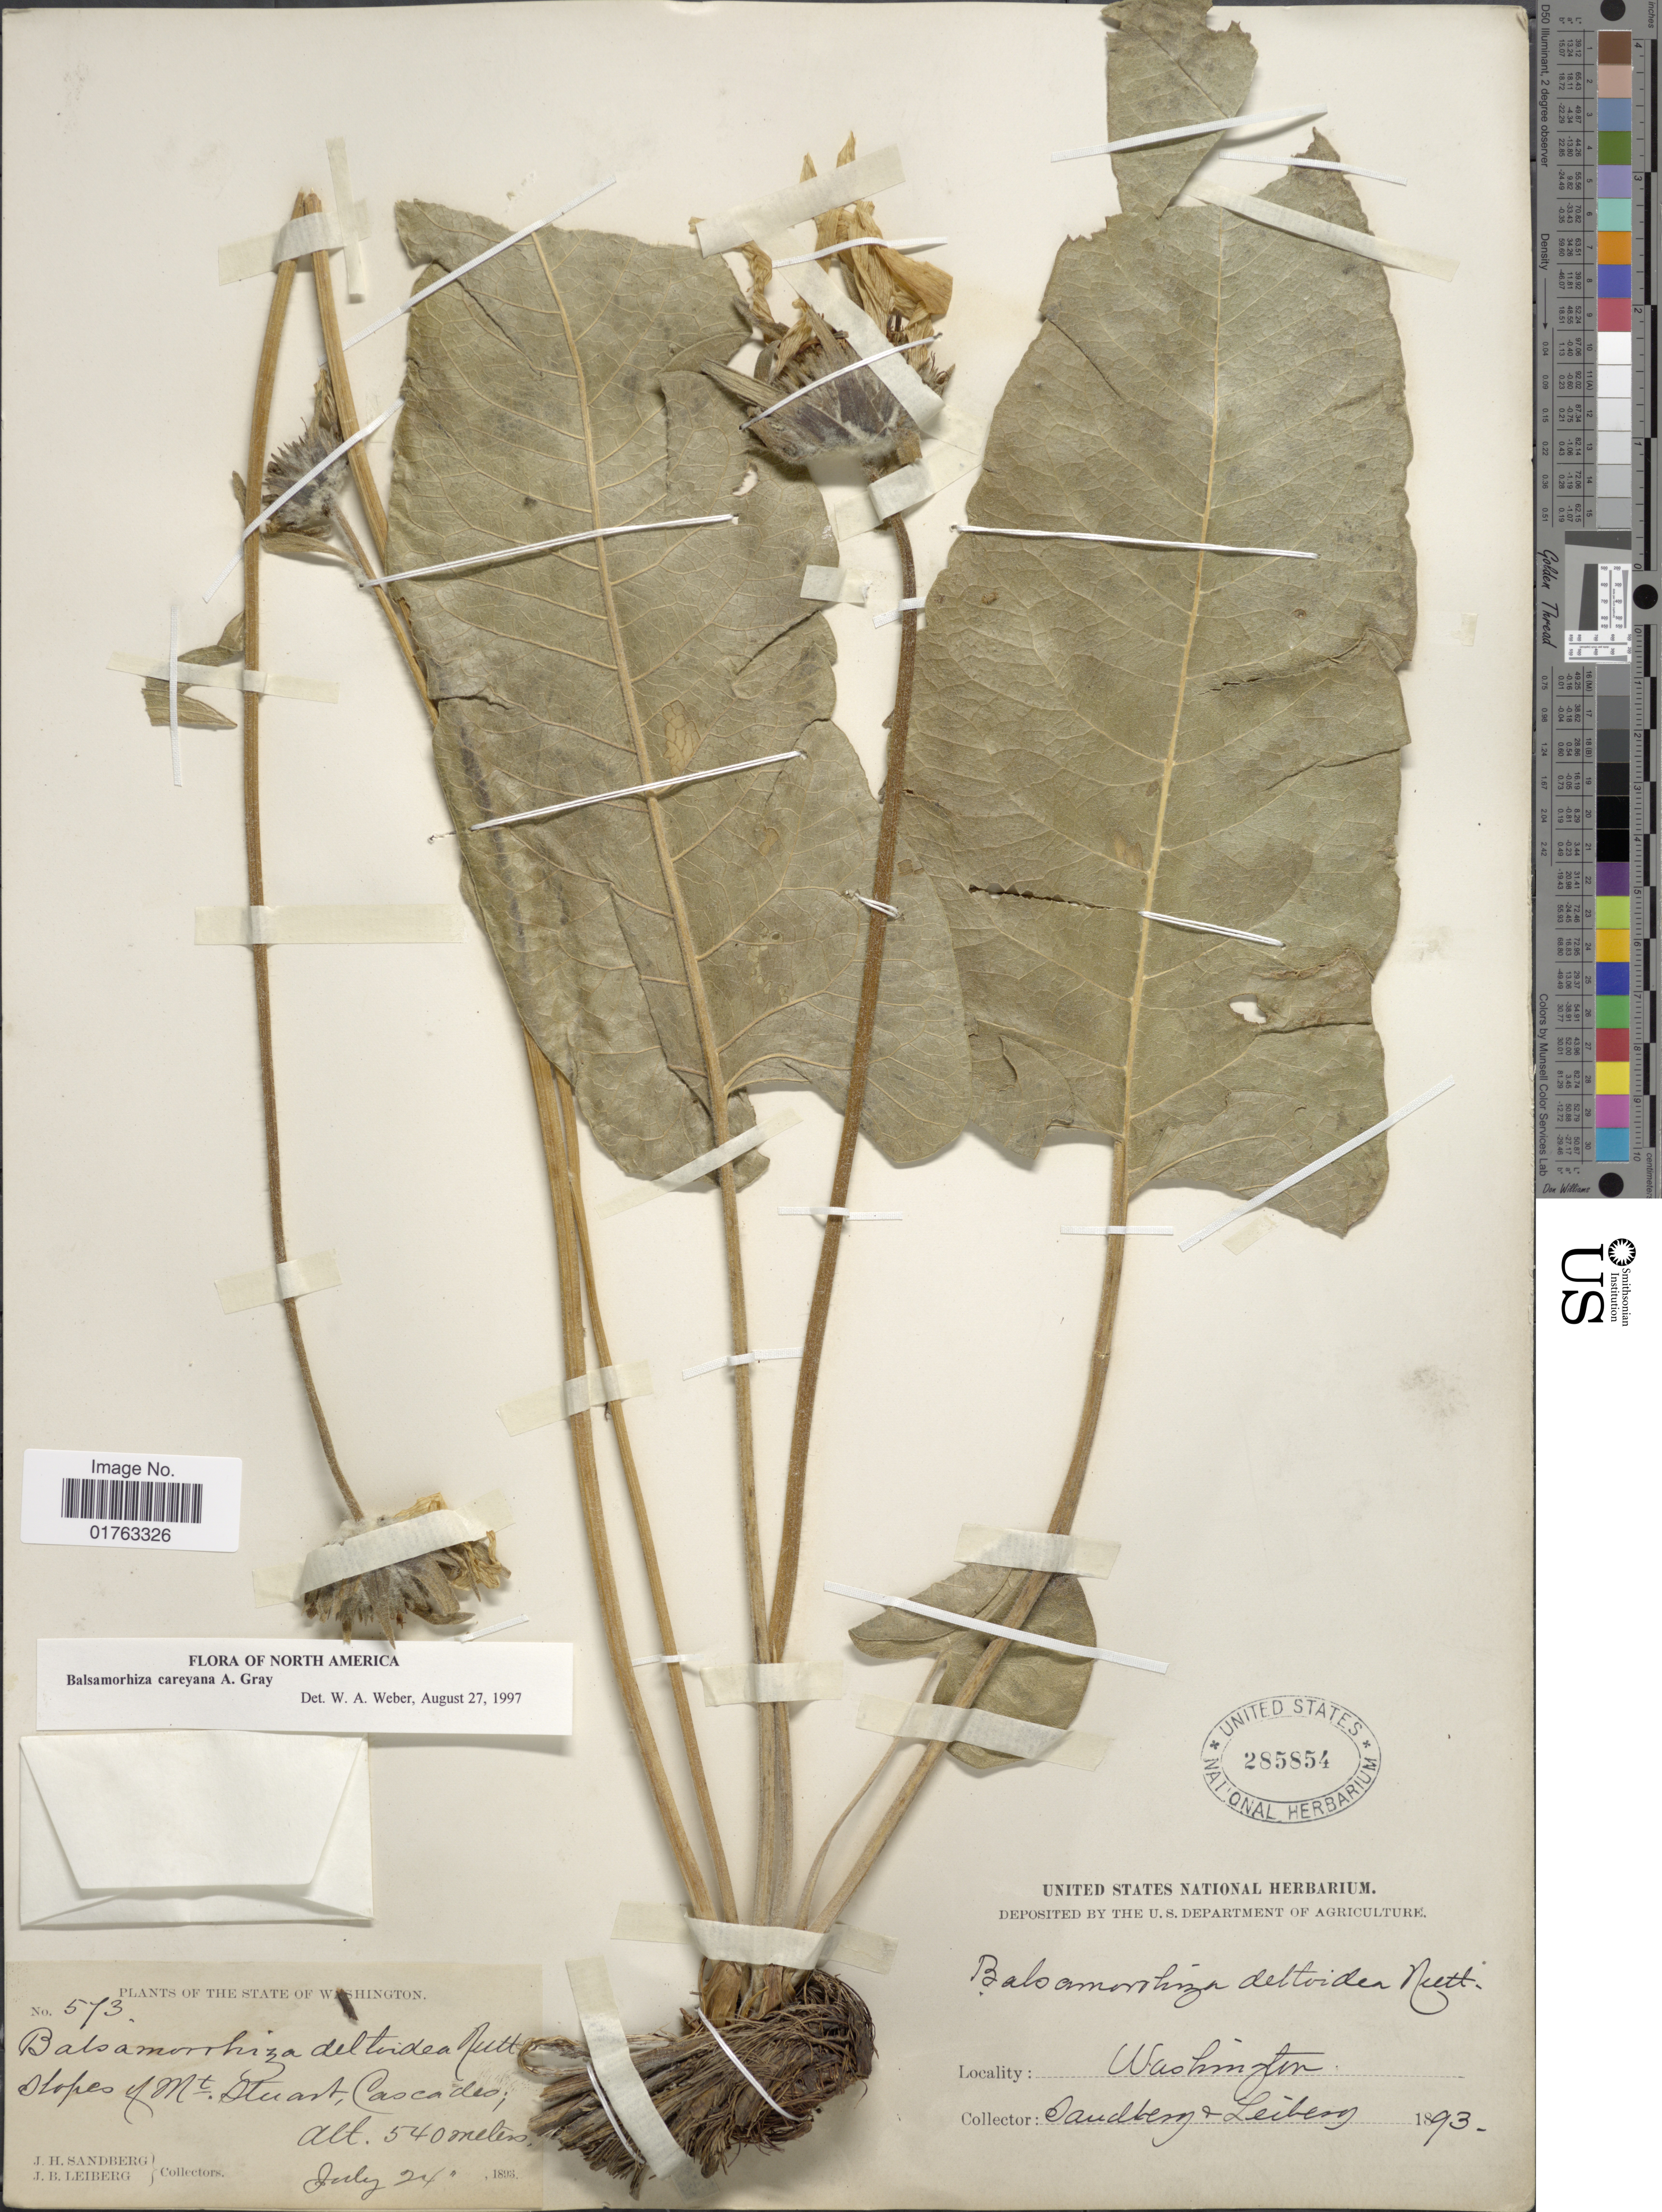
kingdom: Plantae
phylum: Tracheophyta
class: Magnoliopsida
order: Asterales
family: Asteraceae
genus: Balsamorhiza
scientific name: Balsamorhiza careyana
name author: A. Gray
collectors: J. Sanberg & J. B. Leiberg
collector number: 573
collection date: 1893-07-24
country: United States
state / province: Washington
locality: Slopes of Mt. Stuart, Cascades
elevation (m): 540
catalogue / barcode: US 285854